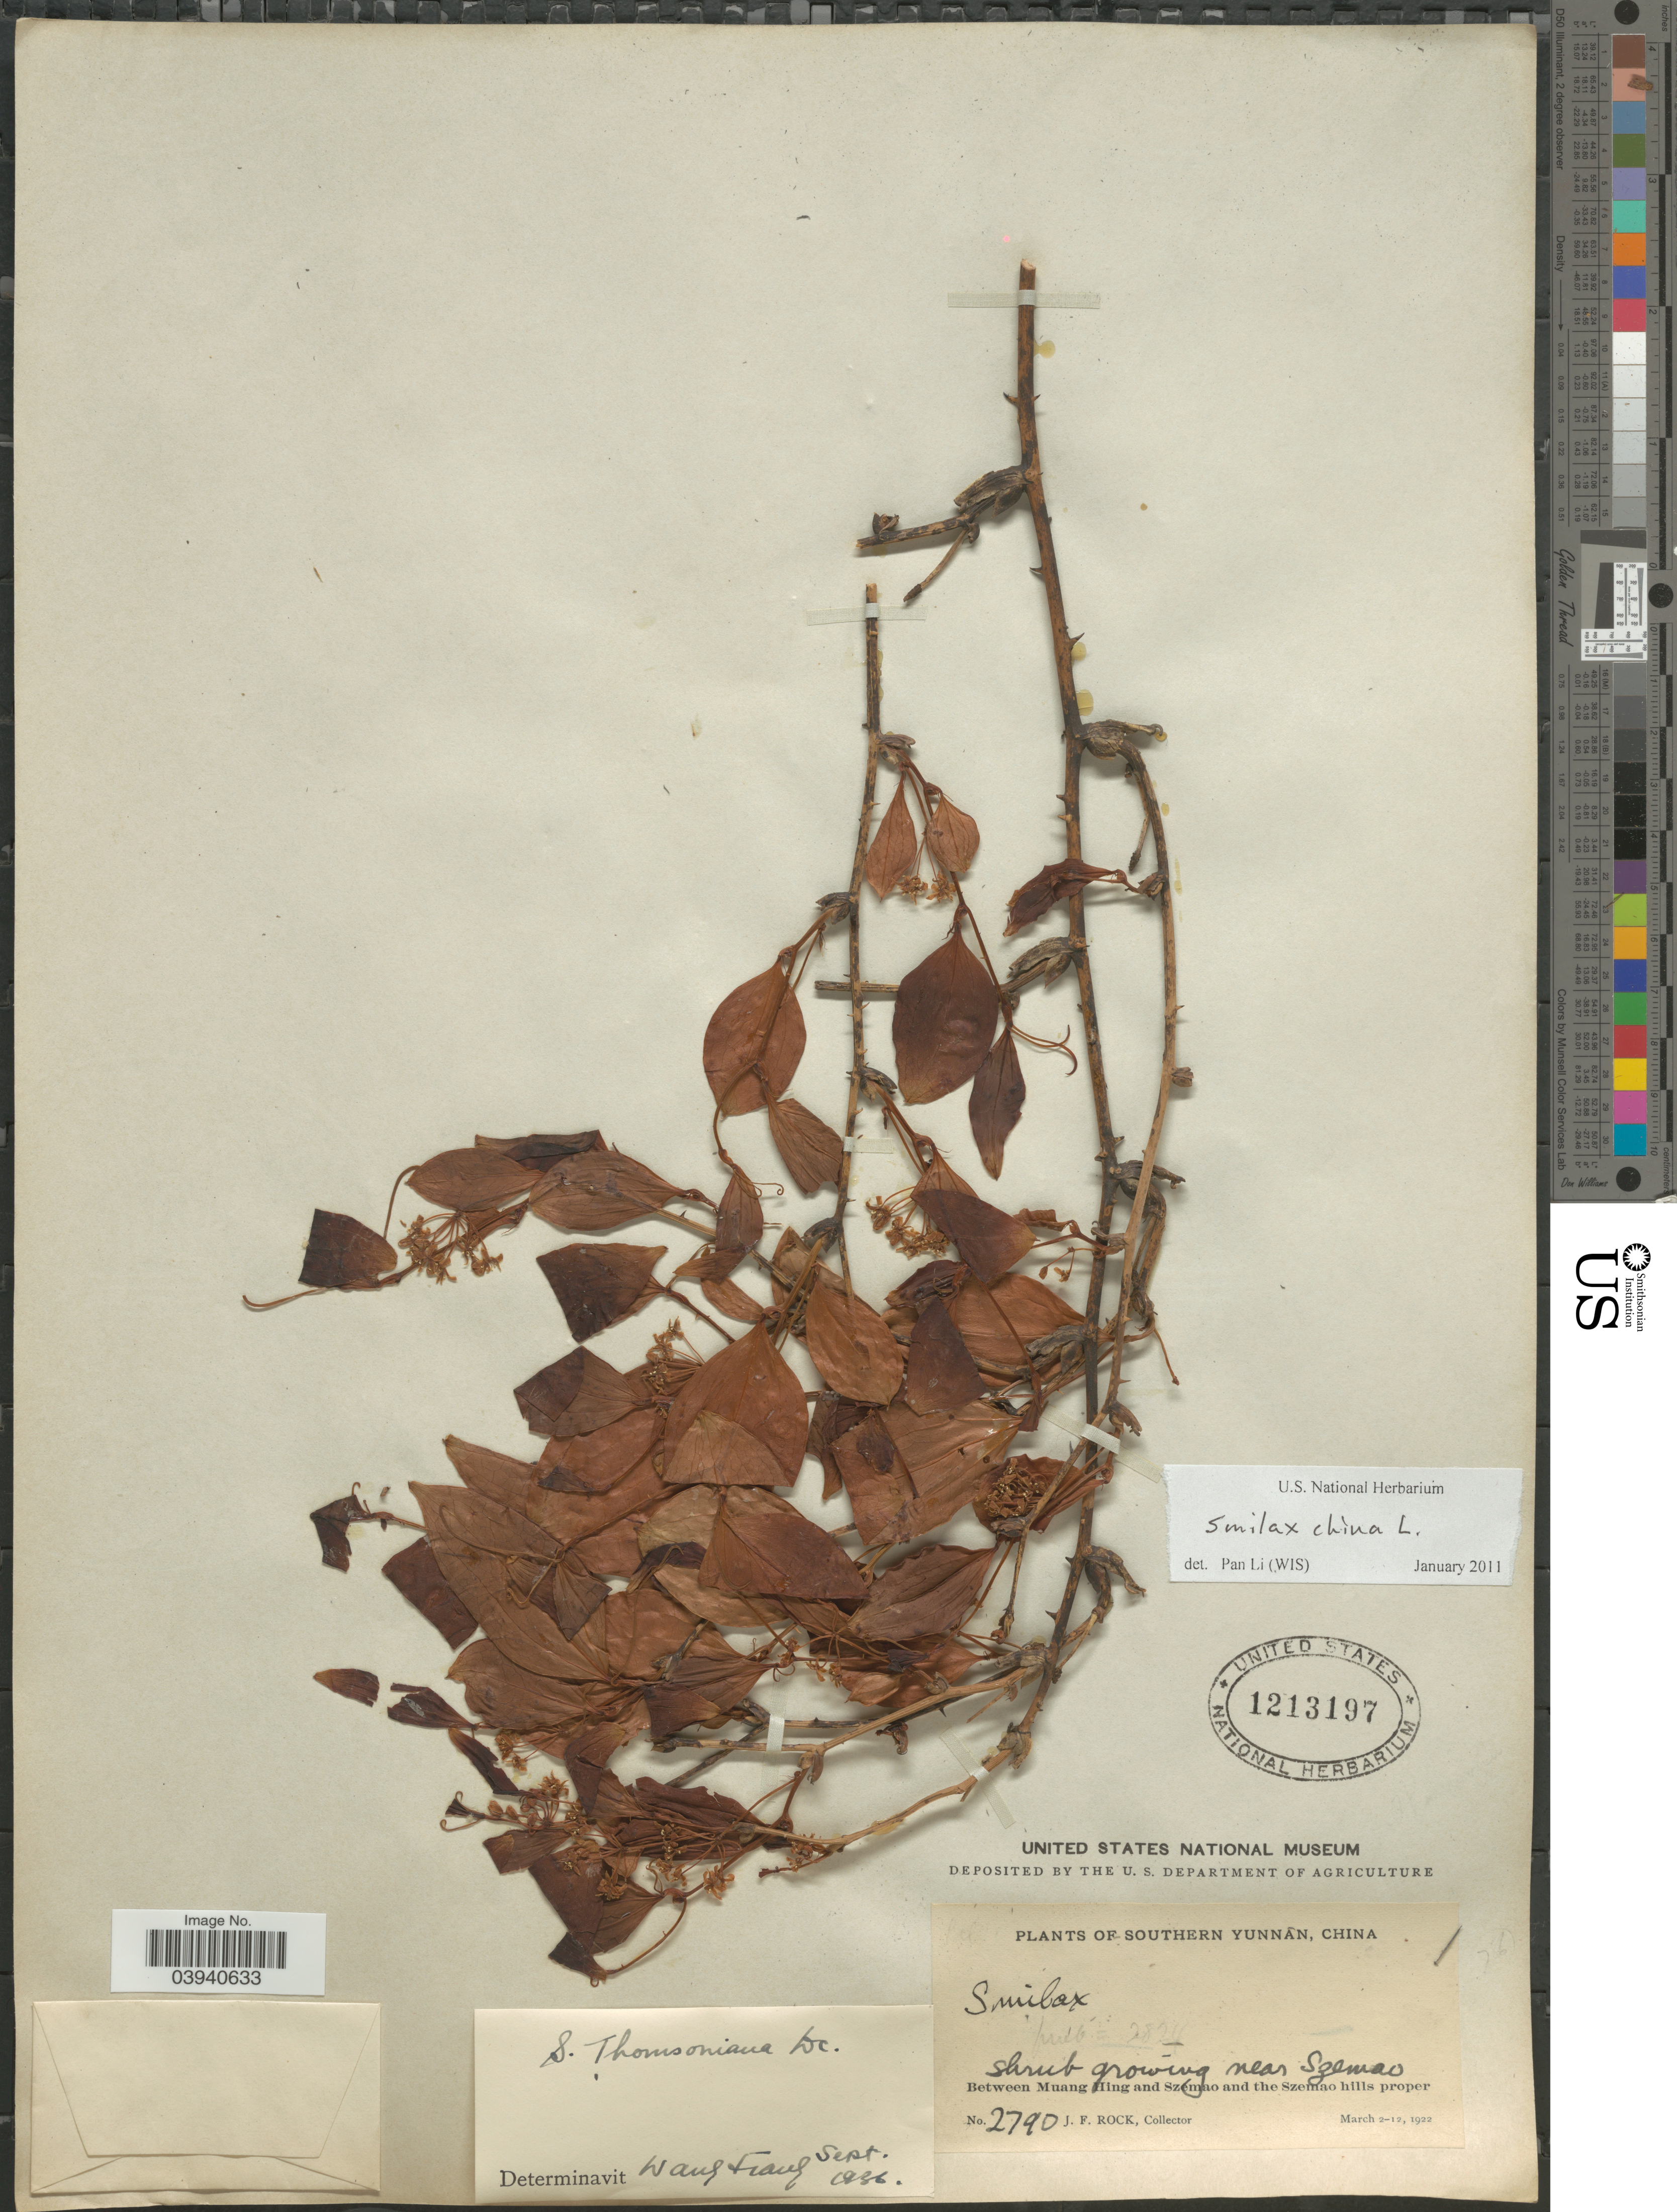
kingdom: Plantae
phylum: Tracheophyta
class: Liliopsida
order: Liliales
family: Smilacaceae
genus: Smilax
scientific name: Smilax china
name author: L.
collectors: J. Rock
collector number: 2790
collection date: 1922-03-02/1922-03-12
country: China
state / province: Yunnan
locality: Southern Yunnan. Shrub growing near Szemao. Between Muang Hing and Szemao and the Szemao hills proper.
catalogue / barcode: US 1213197